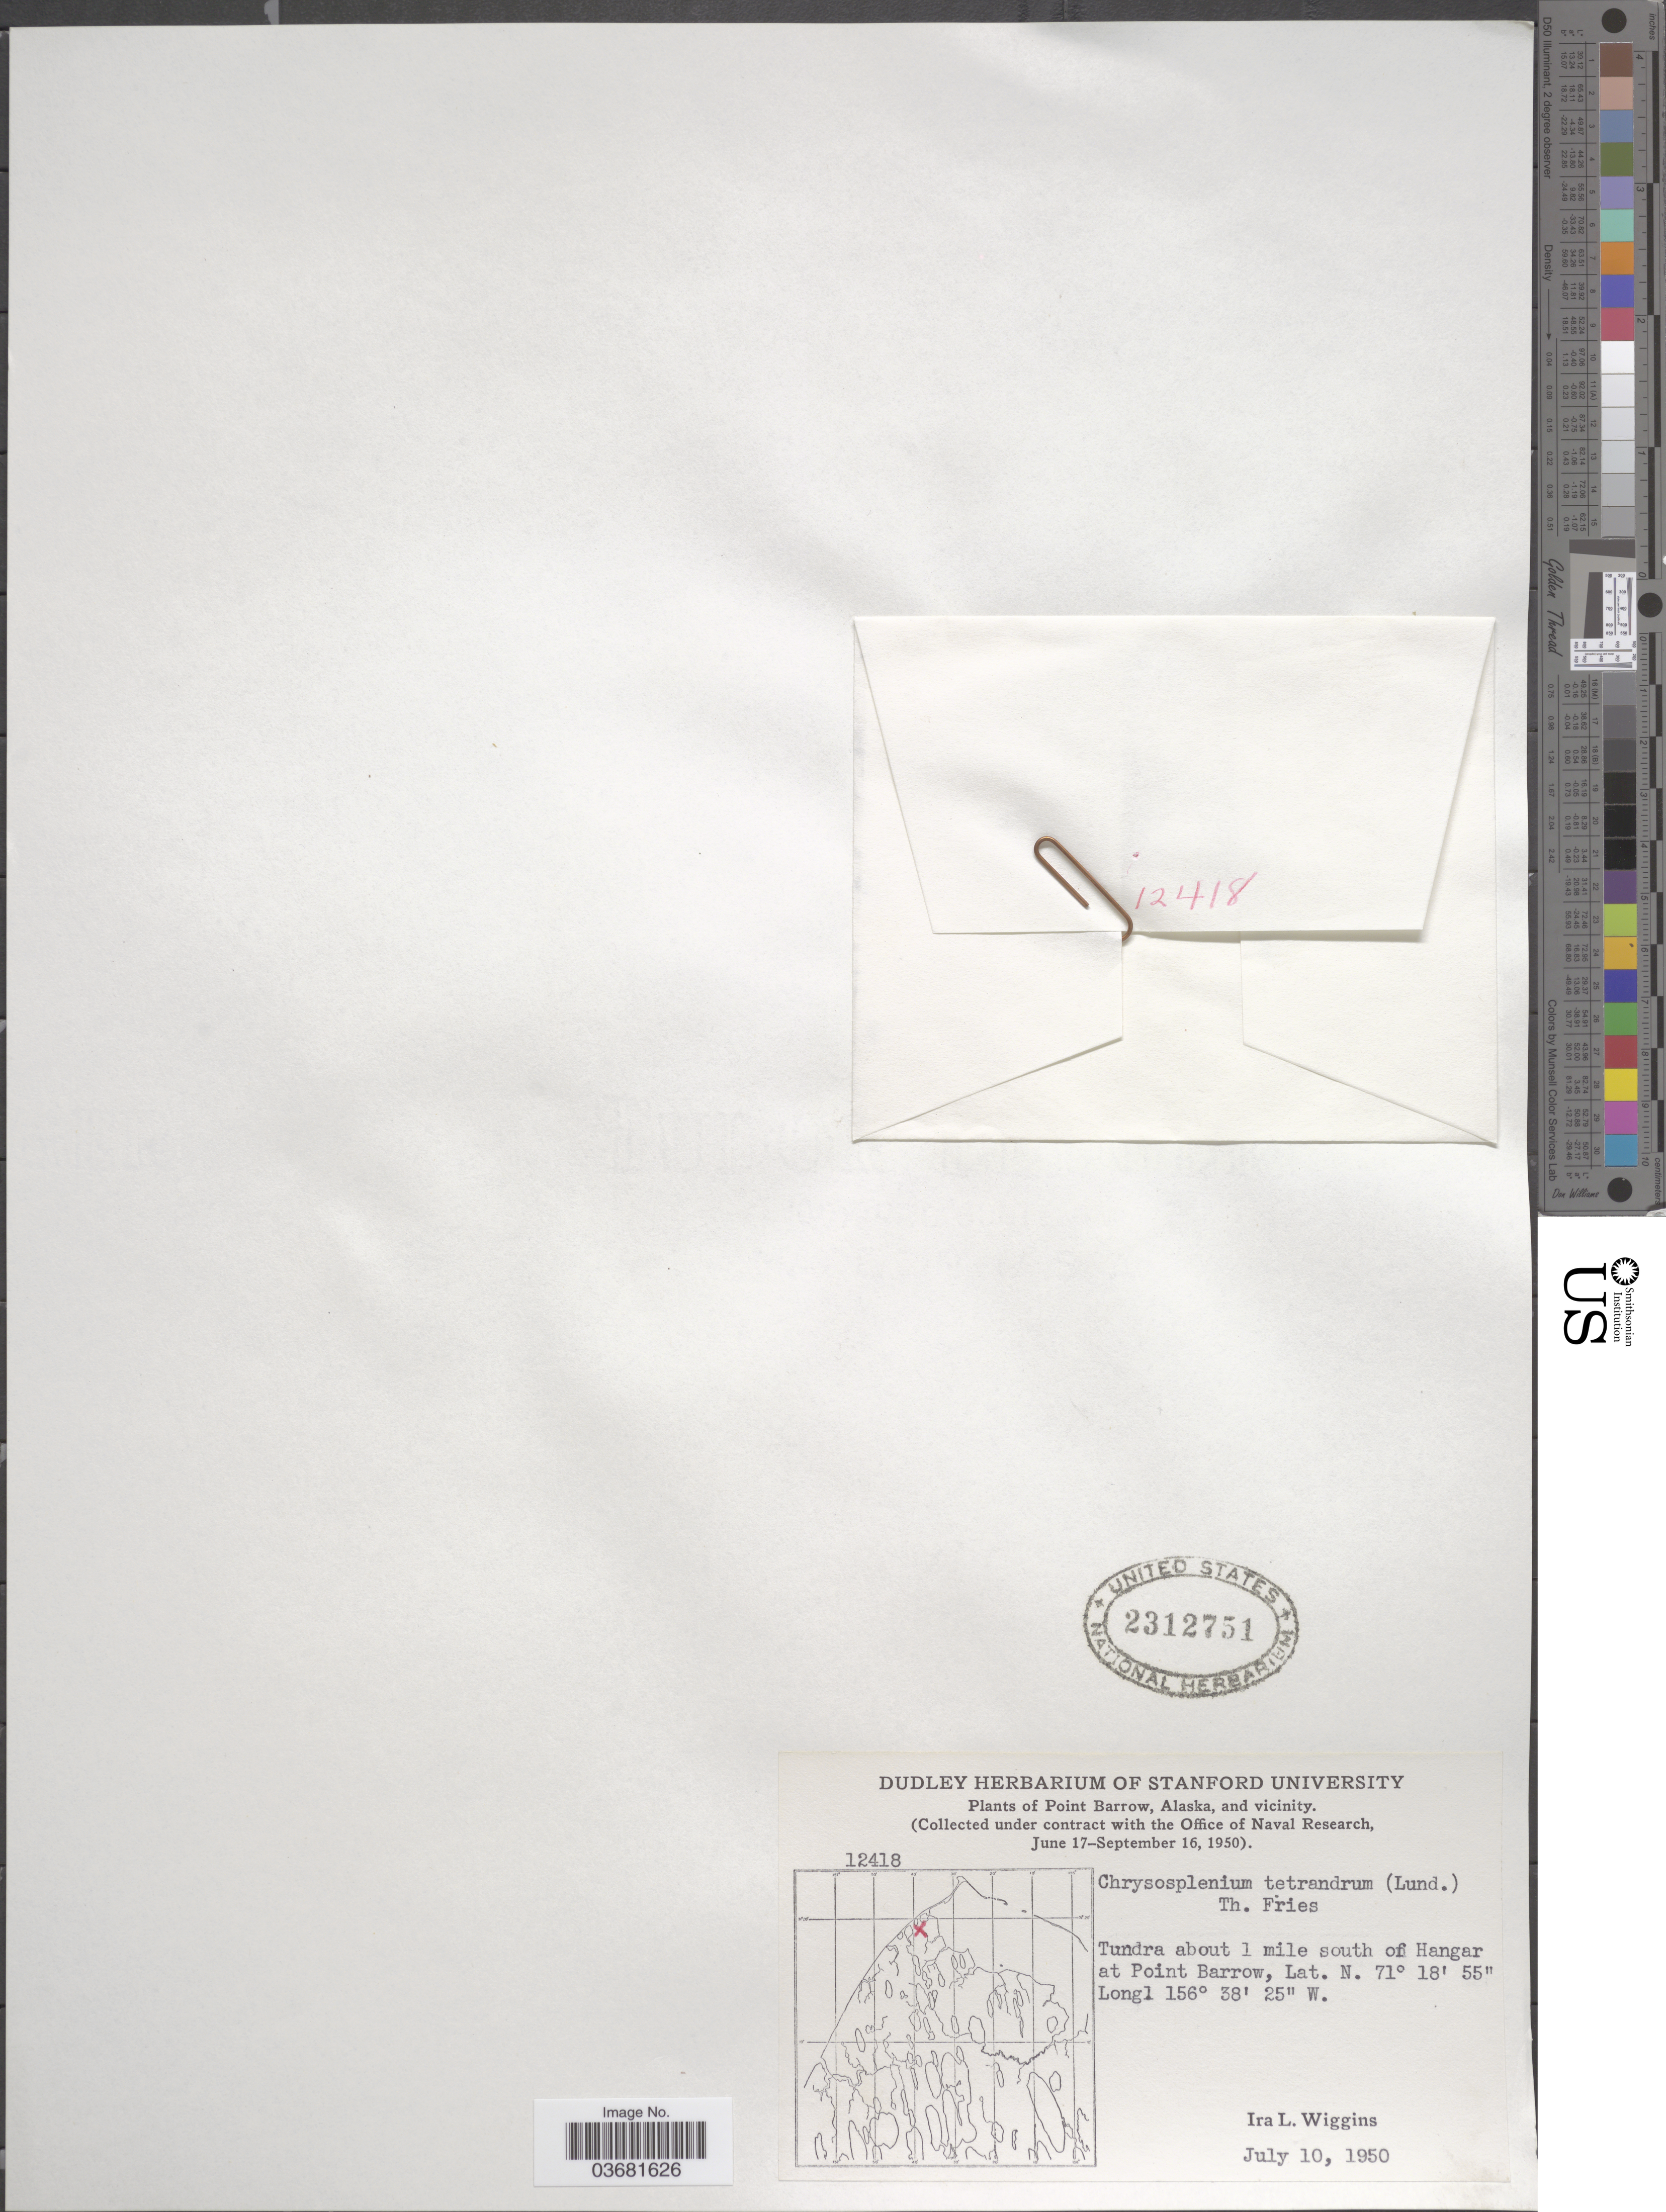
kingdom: Plantae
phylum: Tracheophyta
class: Magnoliopsida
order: Saxifragales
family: Saxifragaceae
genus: Chrysosplenium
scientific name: Chrysosplenium tetrandrum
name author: (N. Lund) Th. Fr.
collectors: I. L. Wiggins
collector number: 12418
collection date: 1950-07-10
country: United States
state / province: Alaska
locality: Point Barrow, Alaska and vicinity. Tundra about 1 mile south of Hangar at Point Barrow.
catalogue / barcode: US 2312751